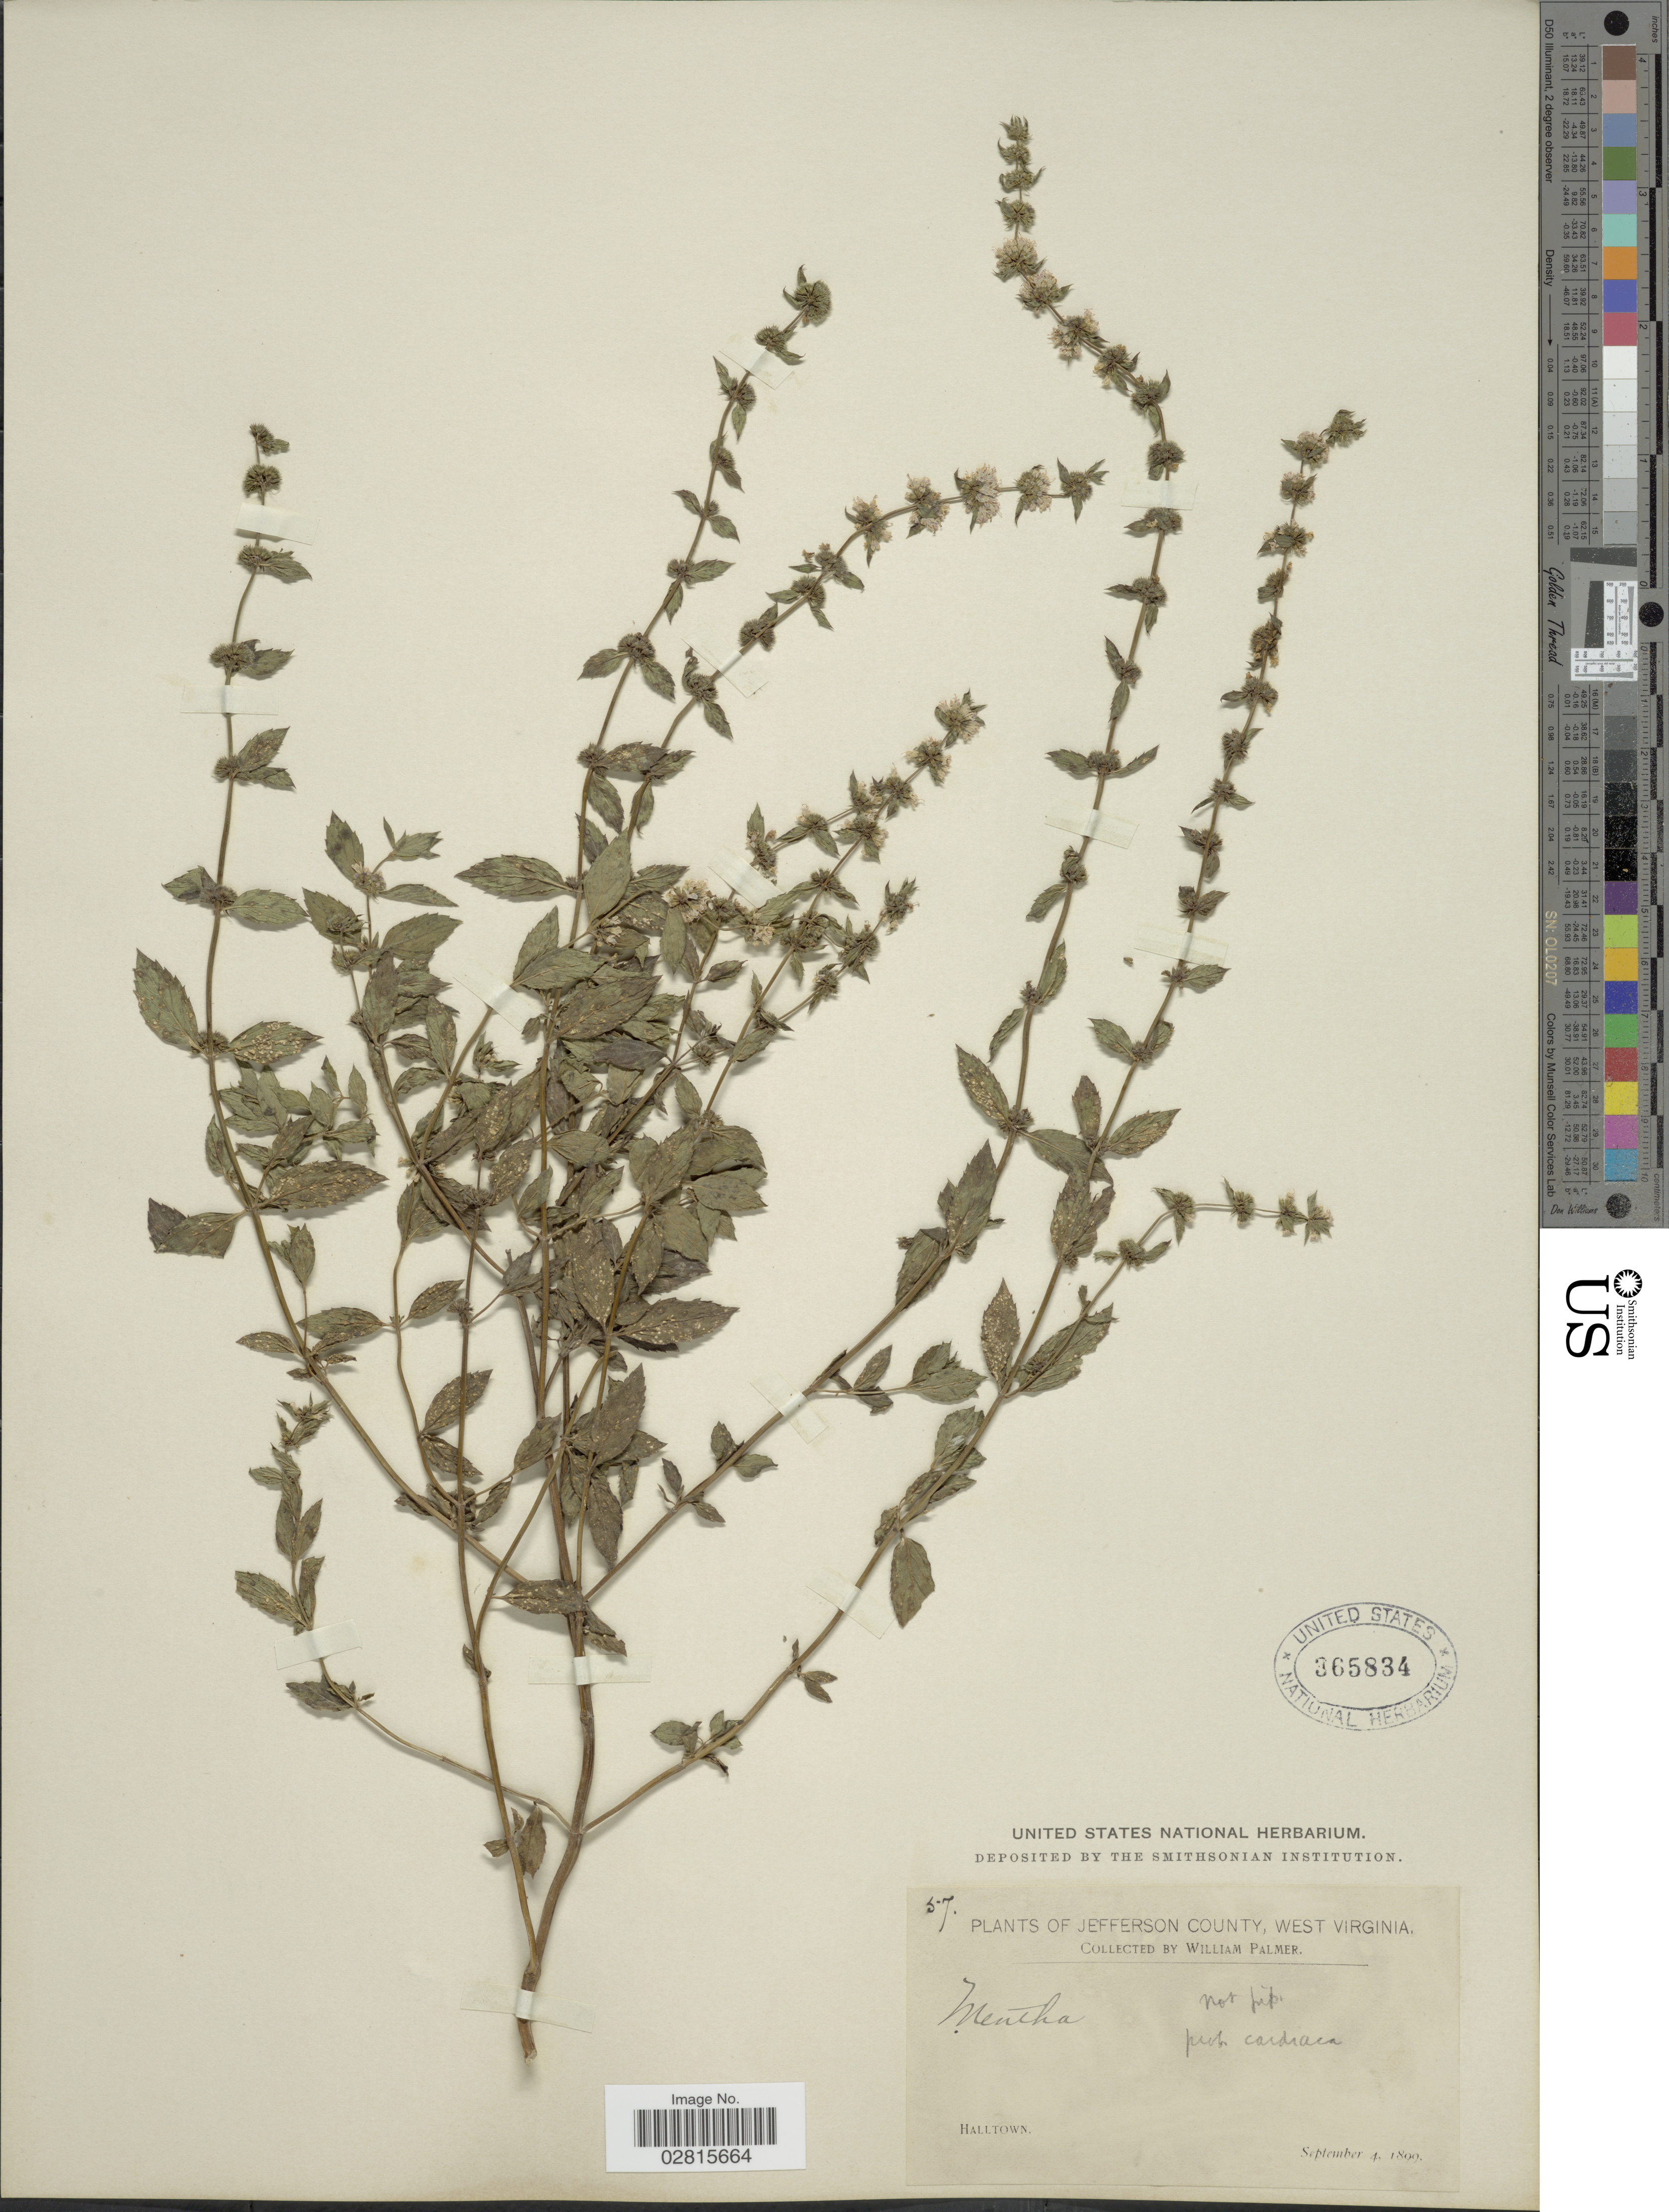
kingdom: Plantae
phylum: Tracheophyta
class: Magnoliopsida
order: Lamiales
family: Lamiaceae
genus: Mentha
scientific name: Mentha x piperita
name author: L.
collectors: W. Palmer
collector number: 57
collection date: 1899-09-04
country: United States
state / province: West Virginia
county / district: Jefferson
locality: Jefferson County, Halltown.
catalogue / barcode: US 365834